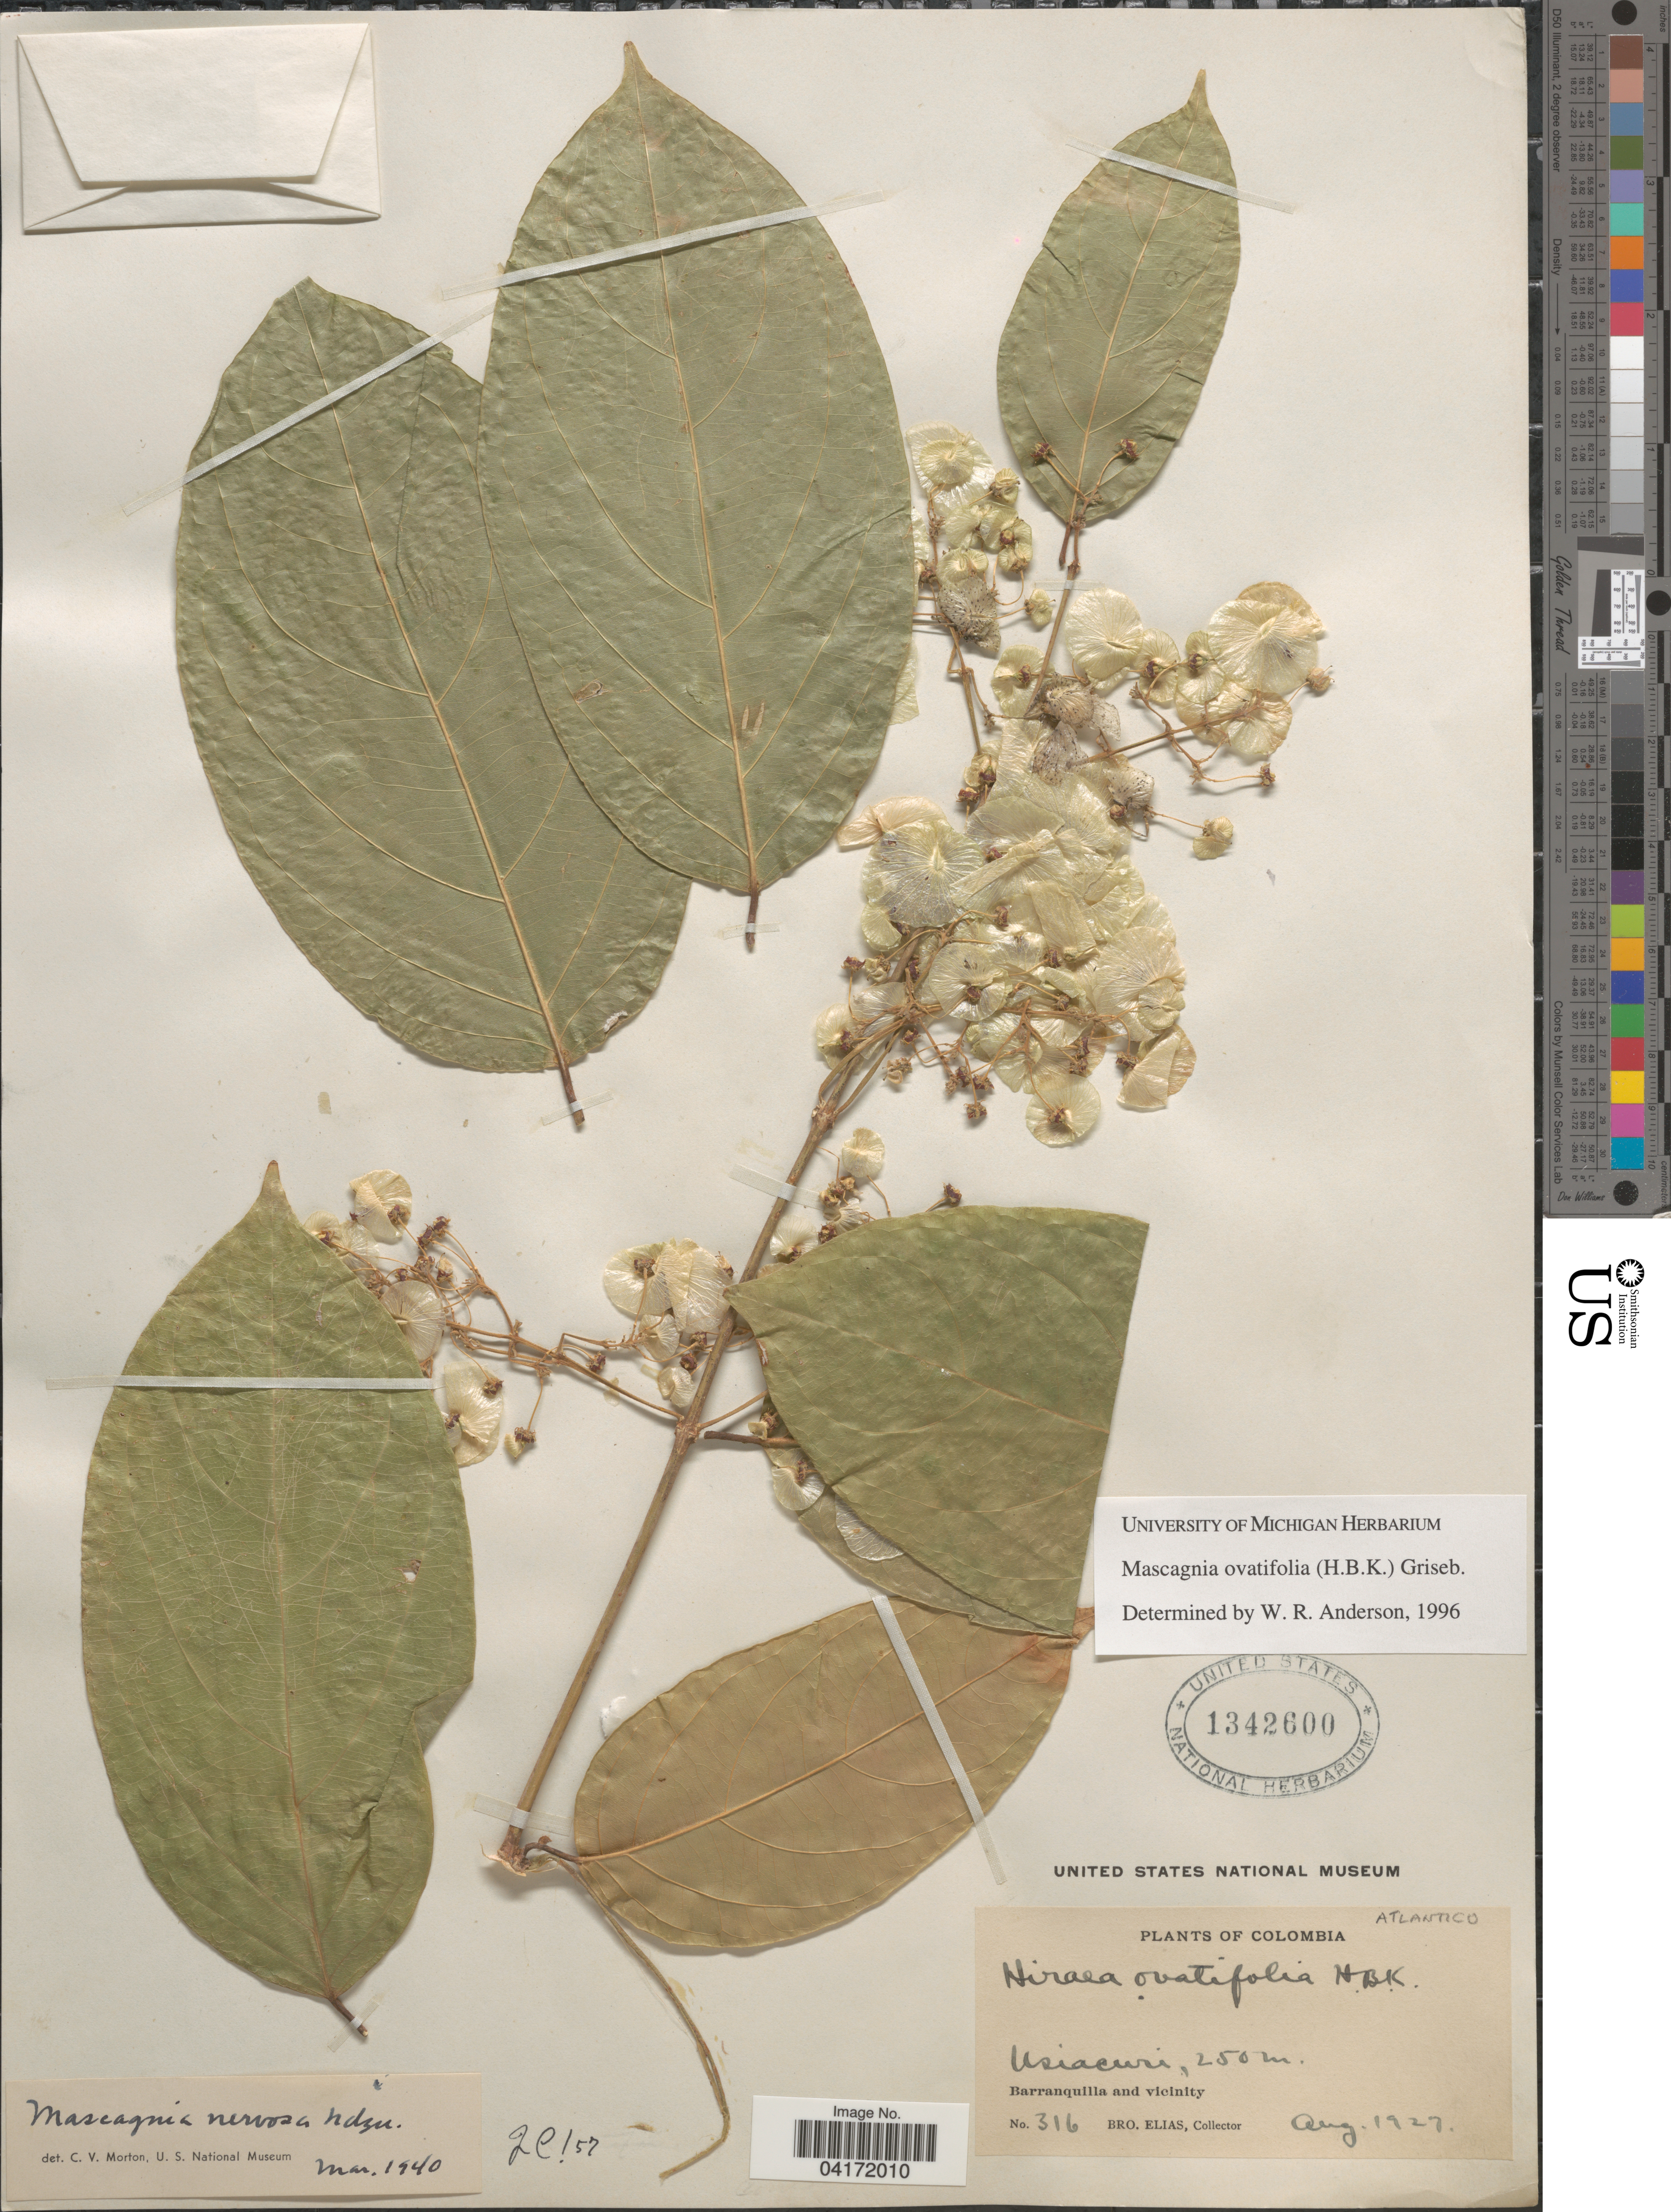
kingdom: Plantae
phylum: Tracheophyta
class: Magnoliopsida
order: Malpighiales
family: Malpighiaceae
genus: Mascagnia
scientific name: Mascagnia ovatifolia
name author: (Kunth) Griseb.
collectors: Bro. Elias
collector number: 316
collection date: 1927-08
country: Colombia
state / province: Atlántico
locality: Usiacuri. Barranquilla and vicinity.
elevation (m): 250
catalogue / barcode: US 1342600